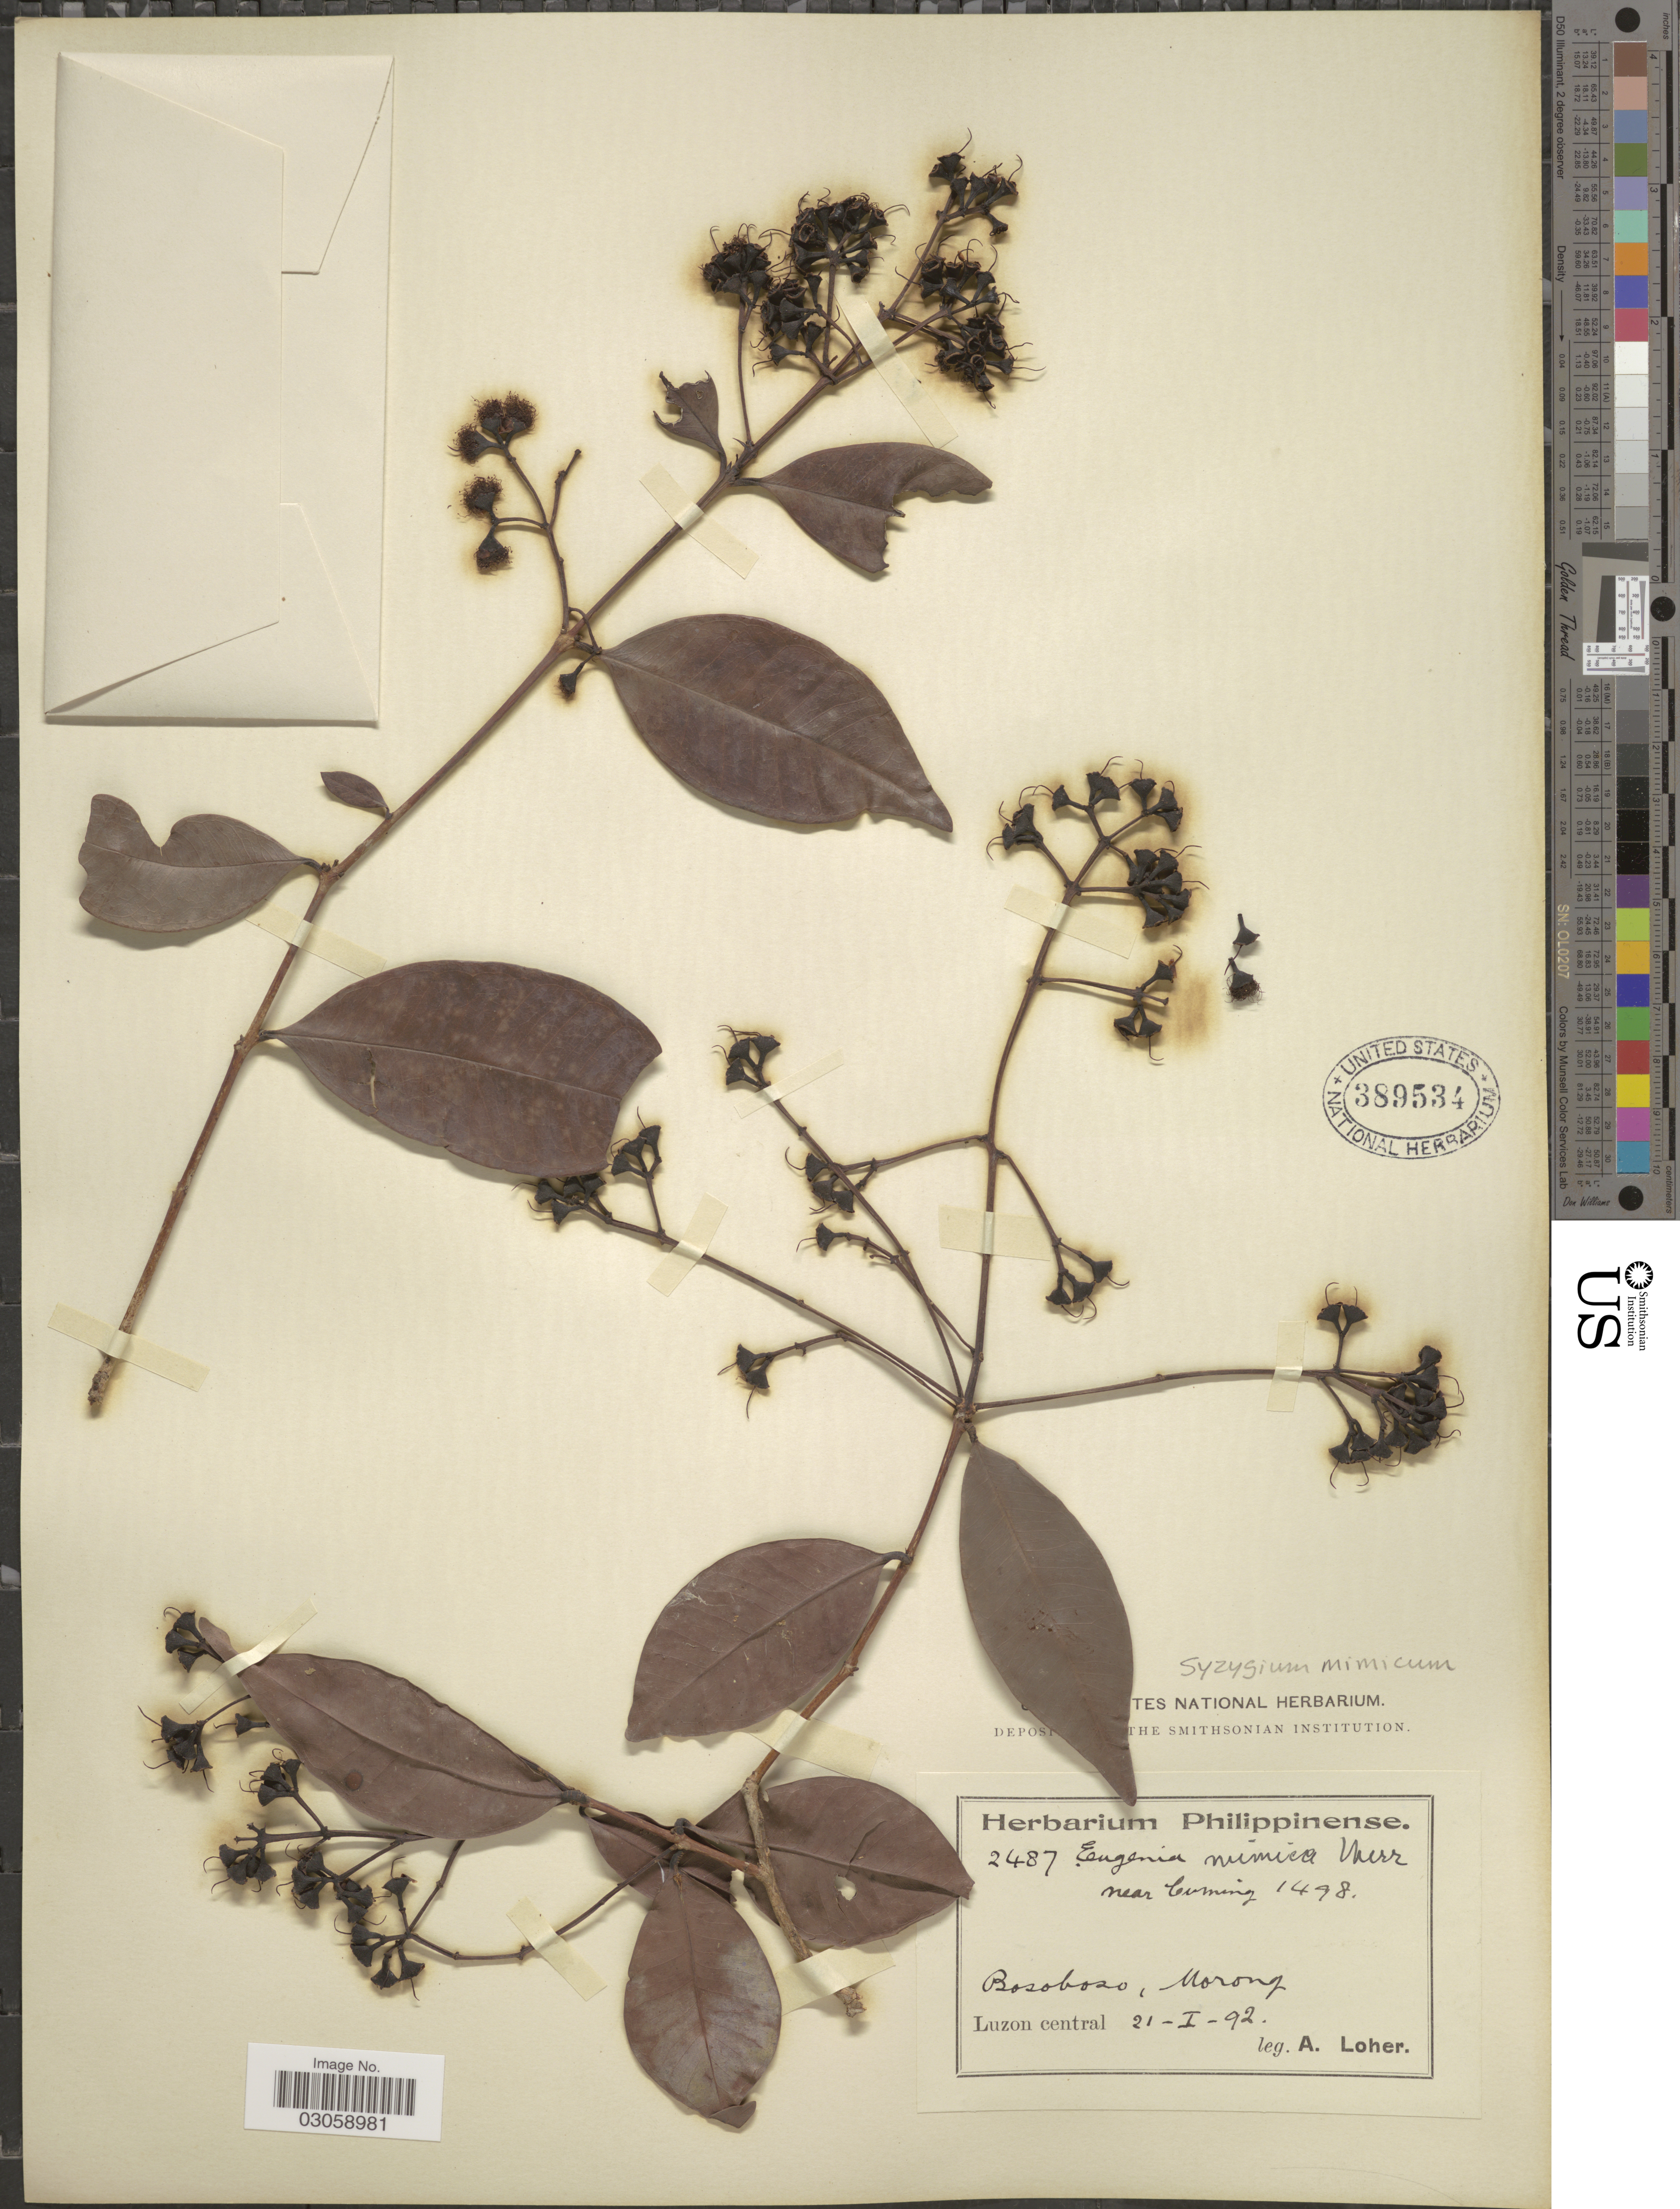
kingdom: Plantae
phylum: Tracheophyta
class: Magnoliopsida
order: Myrtales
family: Myrtaceae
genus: Syzygium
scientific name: Syzygium mimicum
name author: (Merr.) Merr.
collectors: A. Loher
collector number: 2487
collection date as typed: Transcribed d/m/y: 21/1/92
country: Philippines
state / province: Central Luzon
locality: Bosoboso, Morong, Luzon central.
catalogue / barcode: US 389534